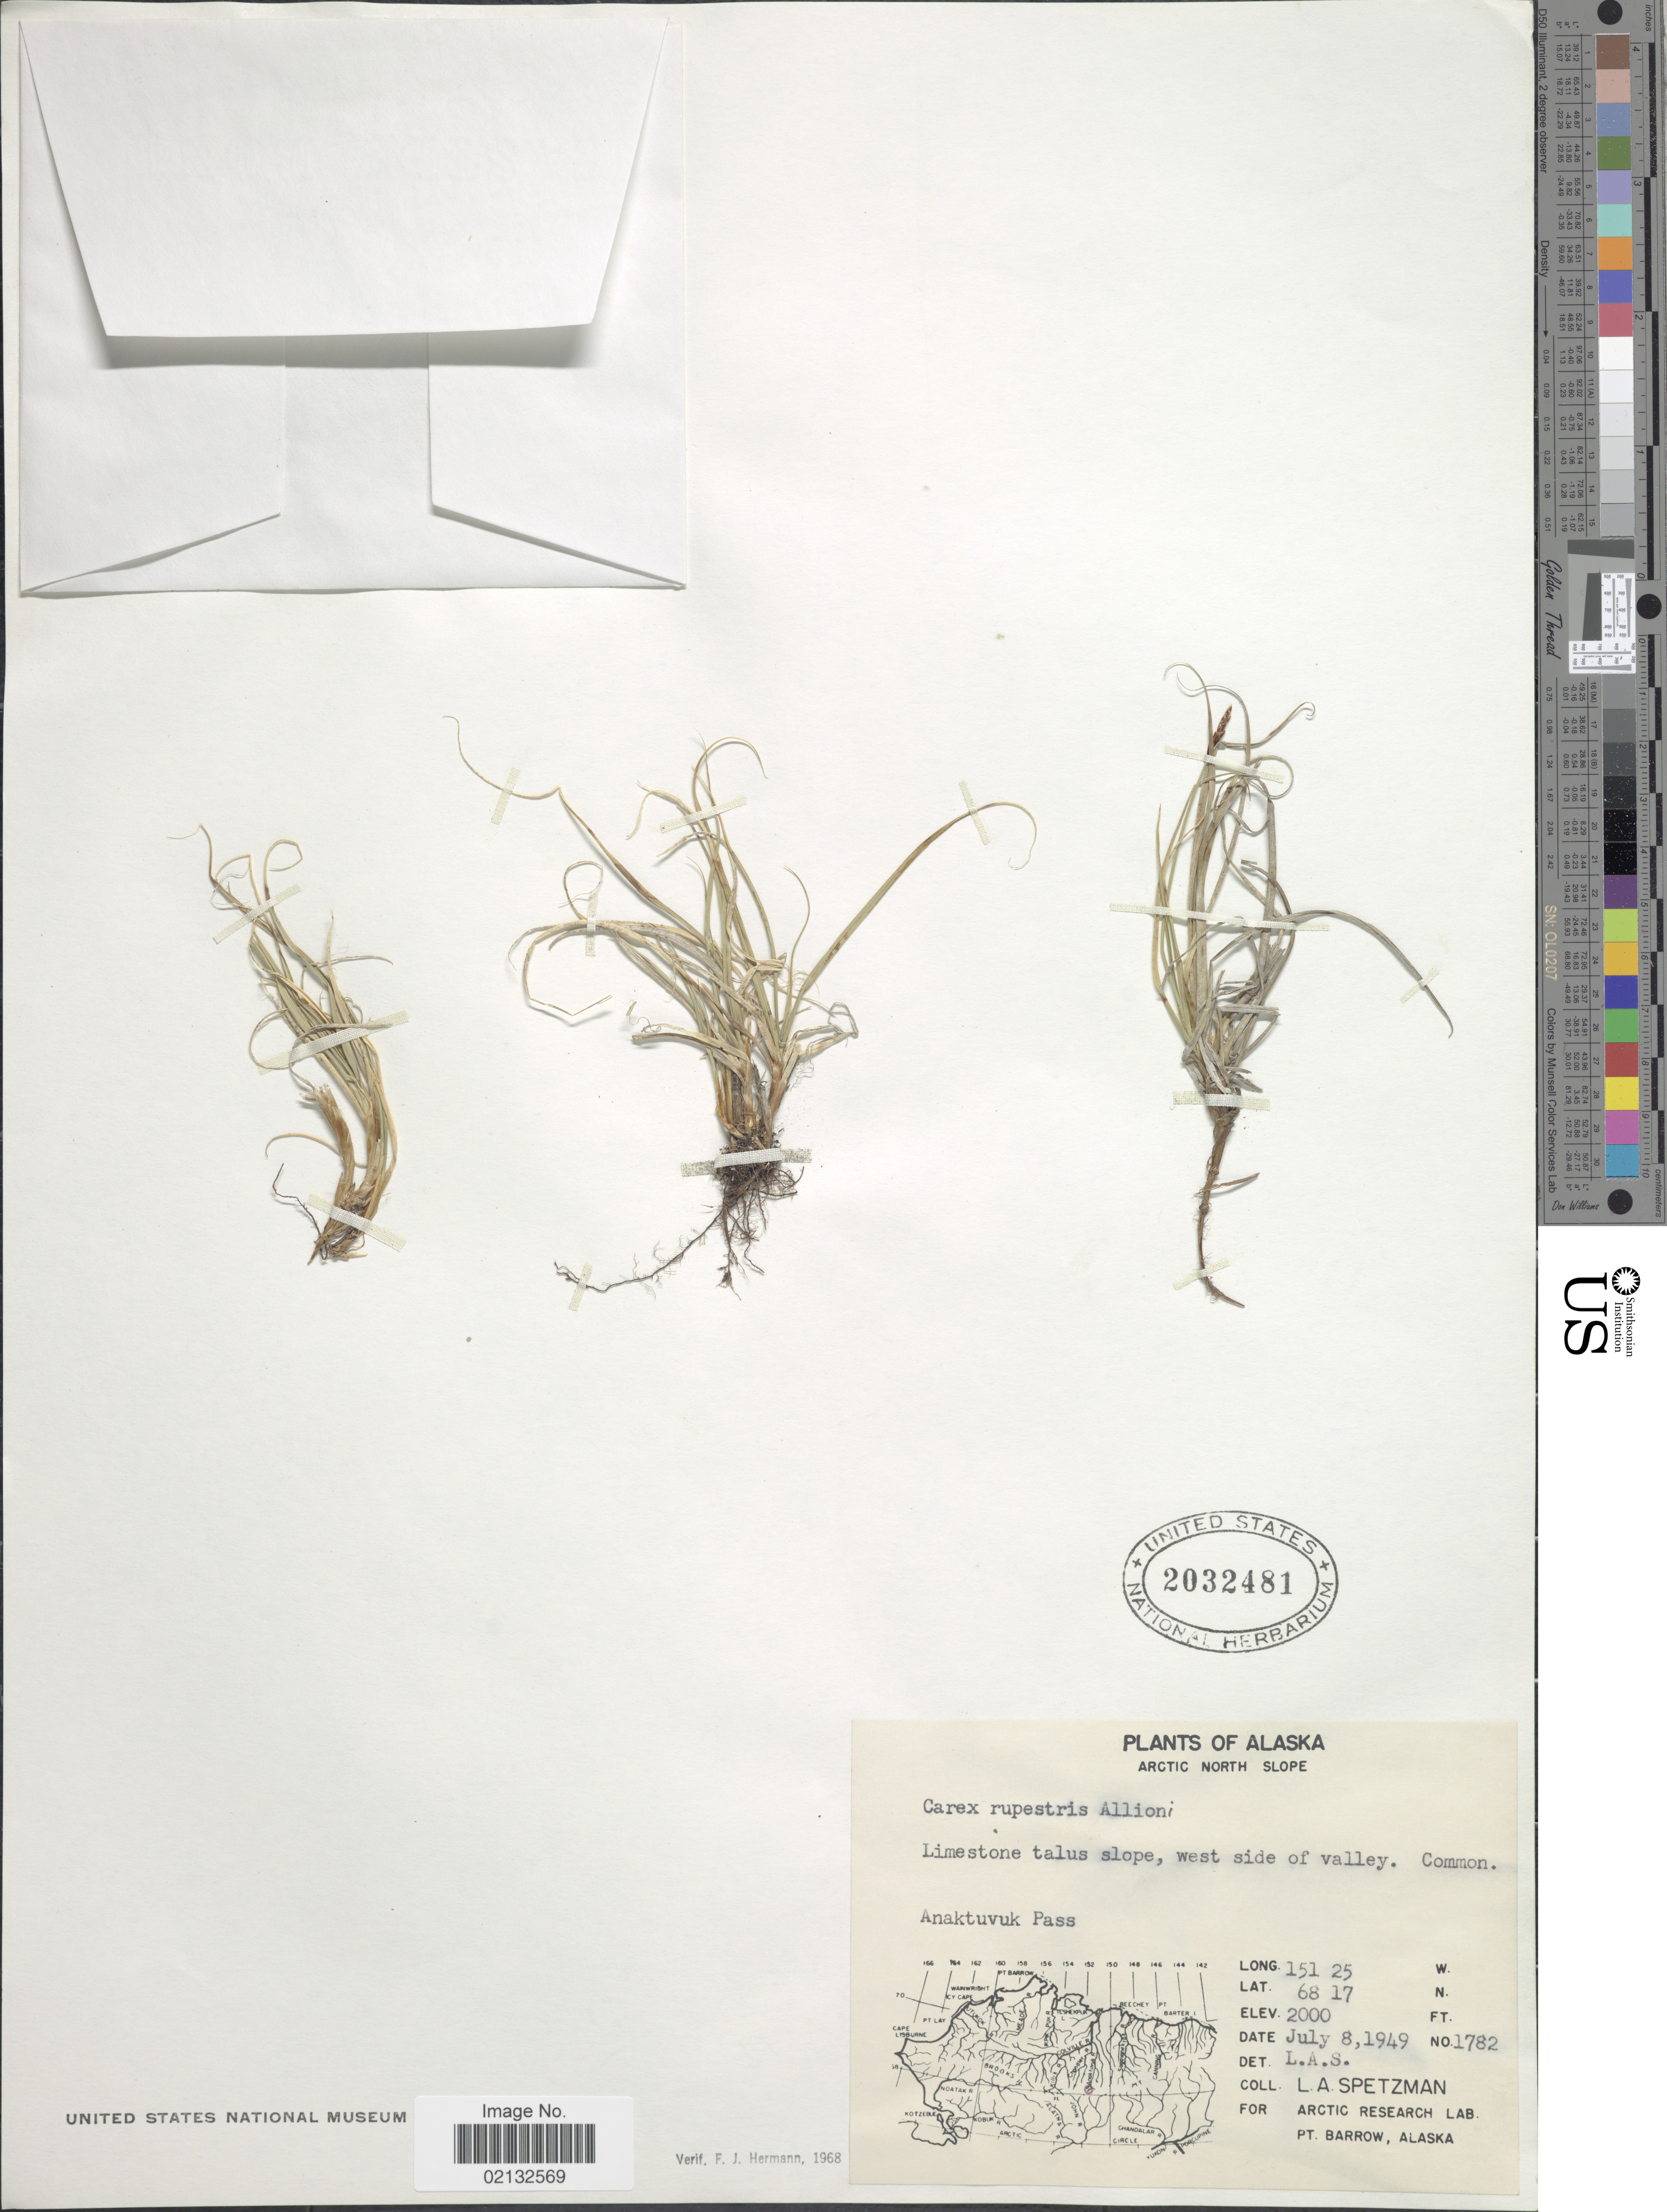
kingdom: Plantae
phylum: Tracheophyta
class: Liliopsida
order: Poales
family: Cyperaceae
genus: Carex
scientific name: Carex rupestris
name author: All.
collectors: L. Spetzman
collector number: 1782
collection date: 1949-07-08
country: United States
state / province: Alaska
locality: Arctic North Slope. Limestone talus slope, west side of valley. Anaktuvuk Pass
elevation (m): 610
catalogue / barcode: US 2032481